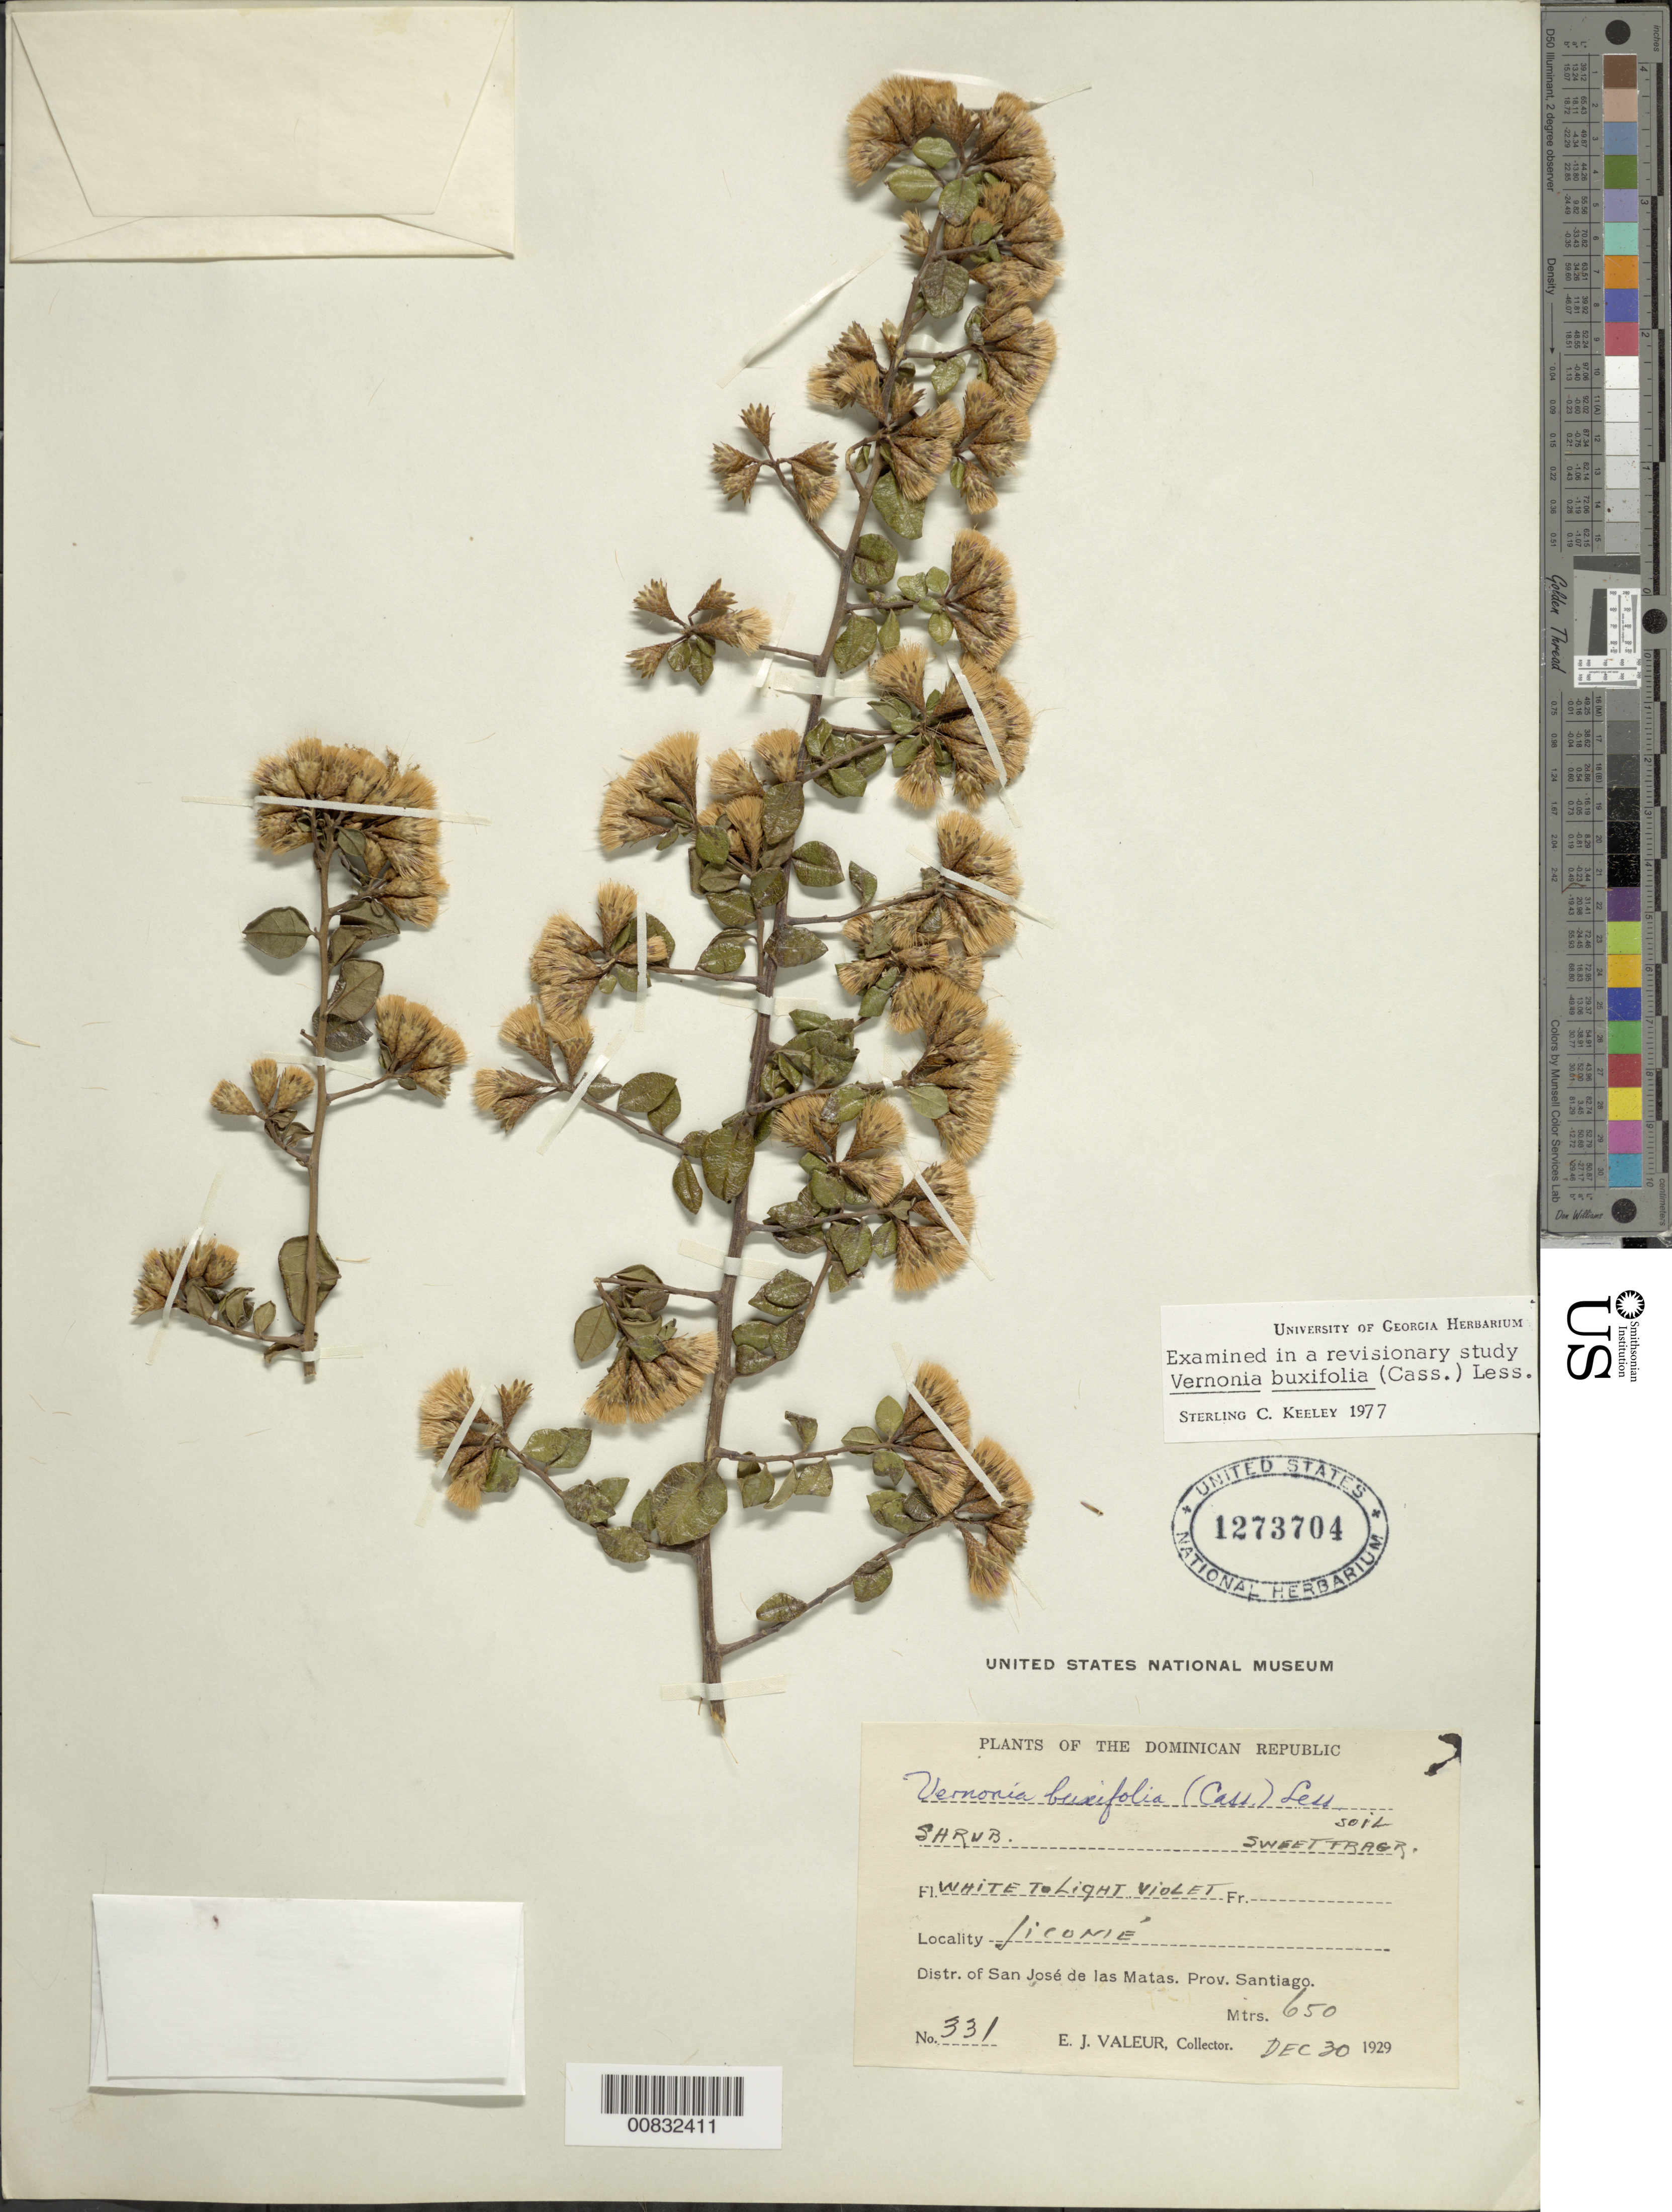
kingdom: Plantae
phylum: Tracheophyta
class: Magnoliopsida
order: Asterales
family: Asteraceae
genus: Vernonanthura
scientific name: Vernonanthura buxifolia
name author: (Less.) H. Rob.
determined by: Keeley, S. C.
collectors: E. Valeur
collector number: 331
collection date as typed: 30 Dec 1929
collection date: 1929-12-30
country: Dominican Republic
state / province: Santiago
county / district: San José de las Matas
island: Hispaniola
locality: Jicomé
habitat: Soil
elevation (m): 650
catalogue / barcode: US 1273704